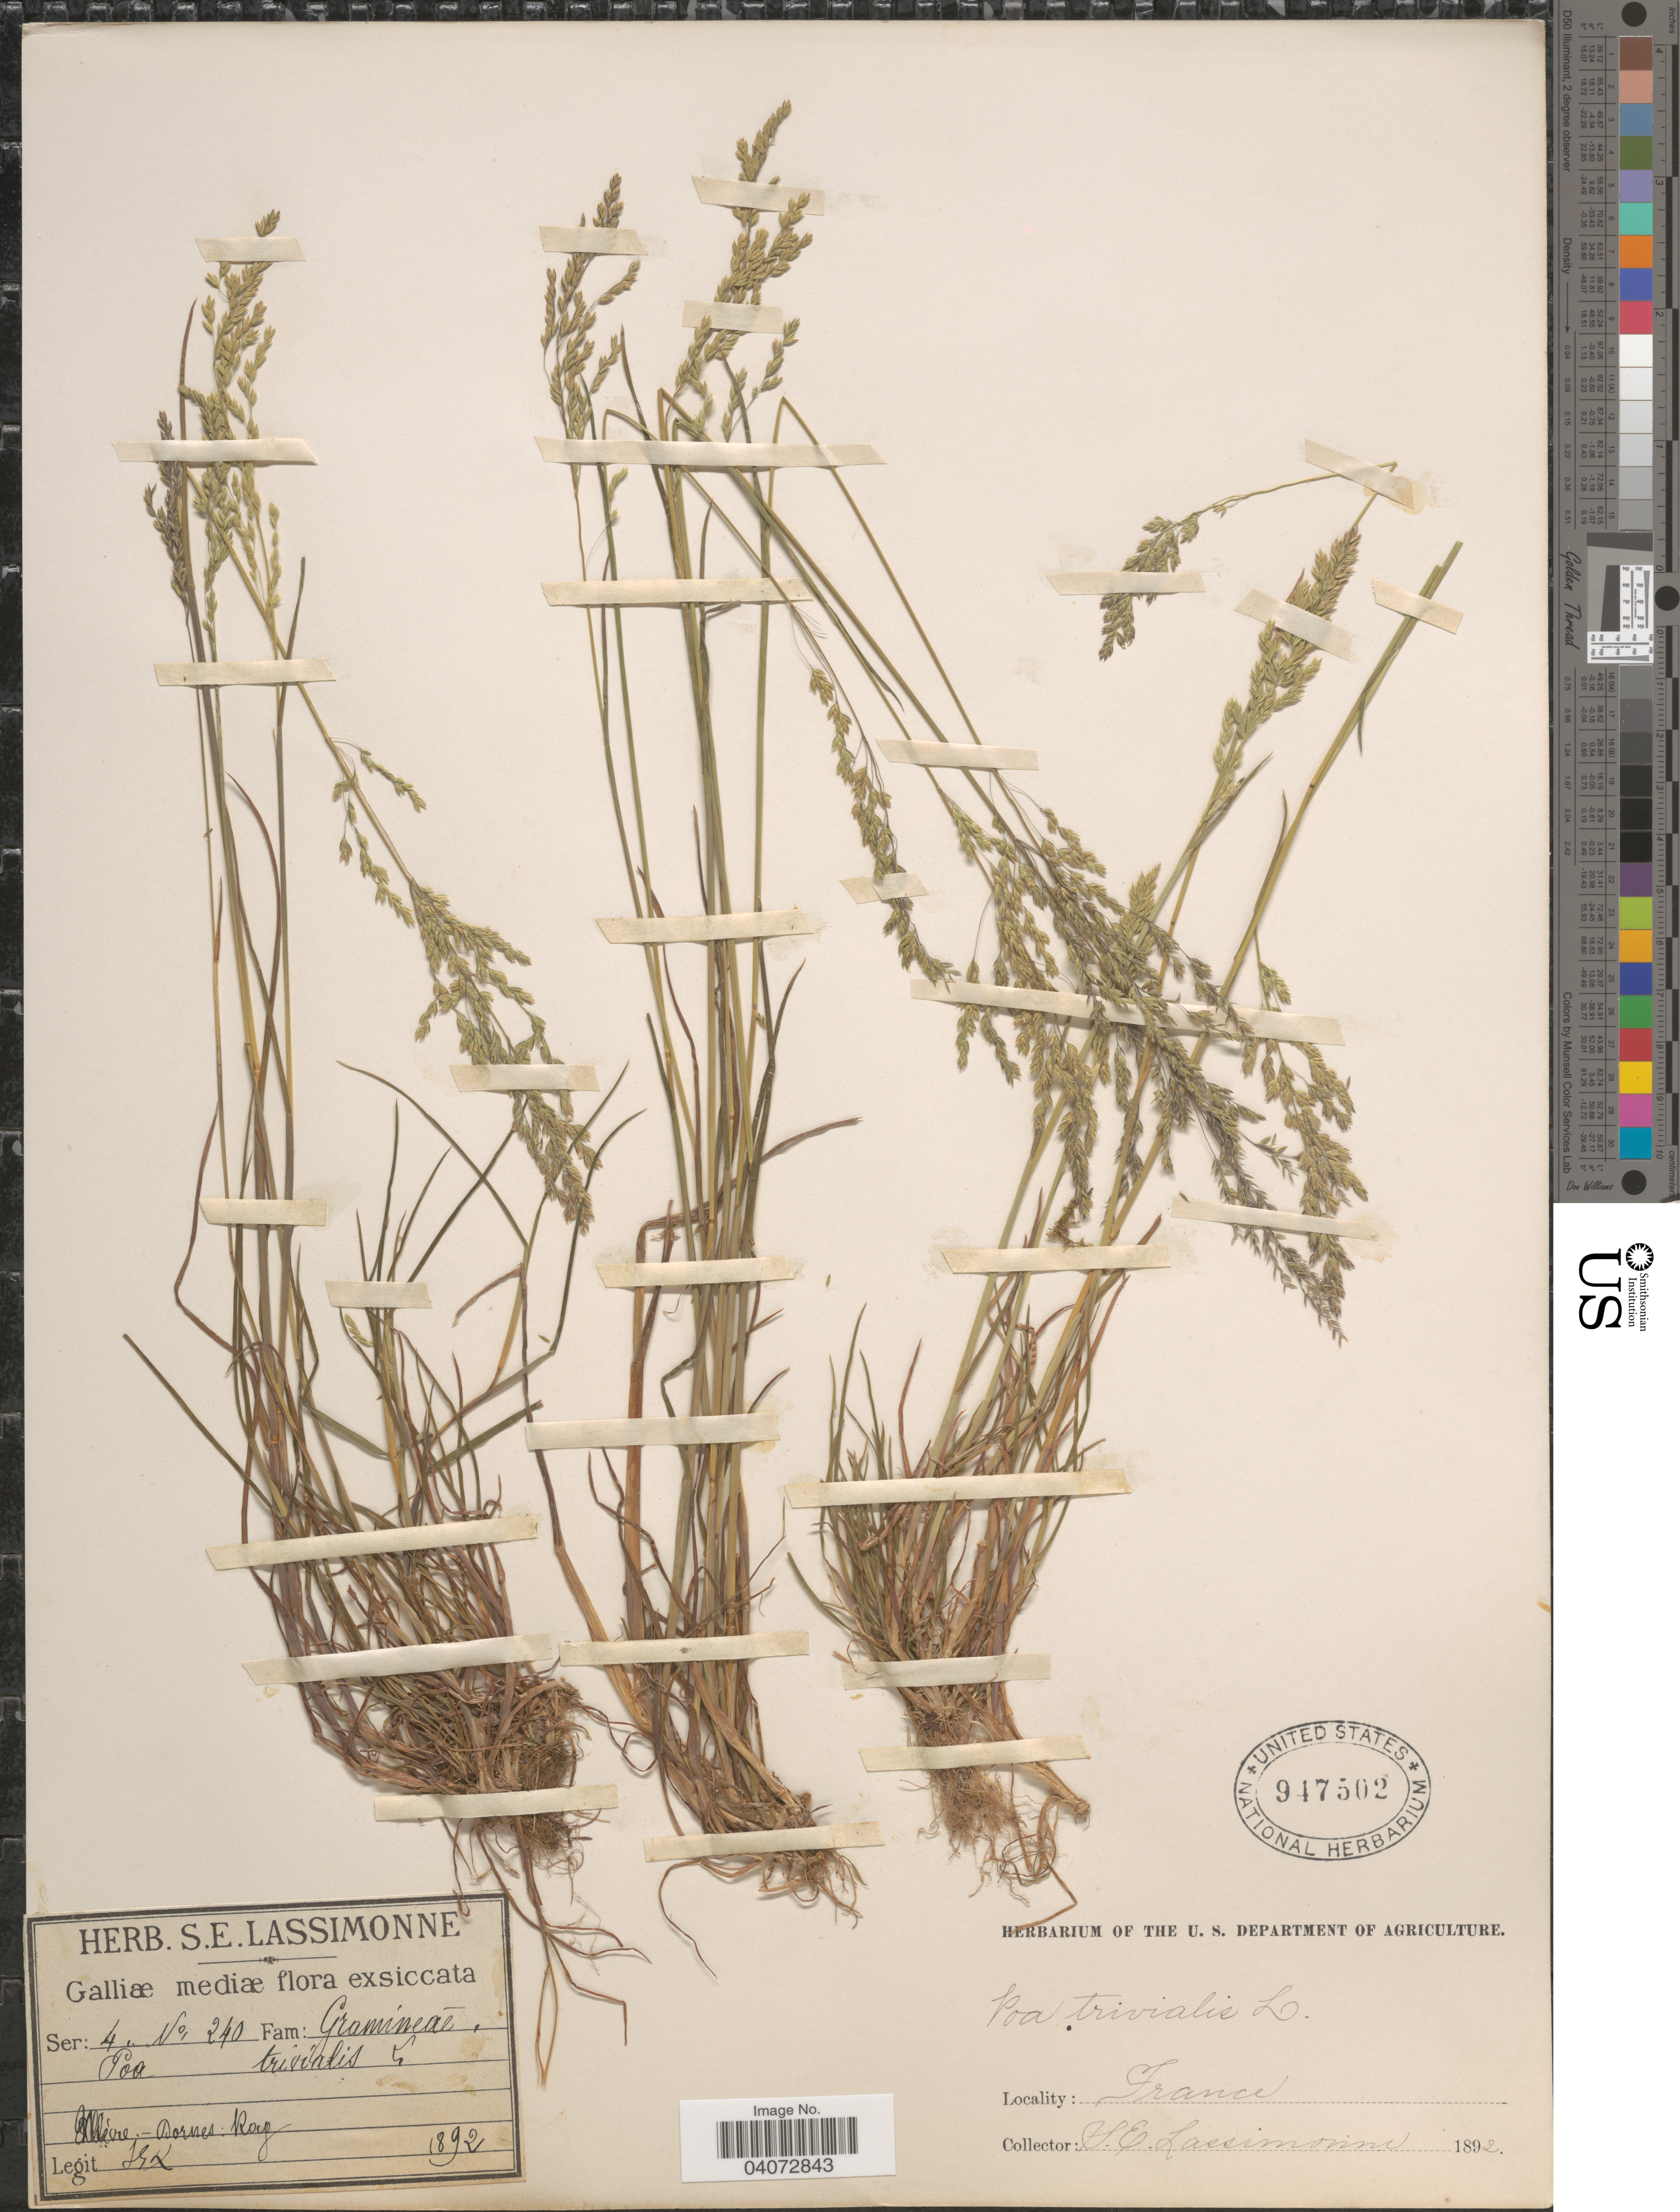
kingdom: Plantae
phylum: Tracheophyta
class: Liliopsida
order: Poales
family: Poaceae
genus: Poa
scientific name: Poa trivialis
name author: L.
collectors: S. Lassimonne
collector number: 240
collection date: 1892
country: France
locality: Galliæ mediæ. Allier-Dornes Ray.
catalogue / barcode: US 947502